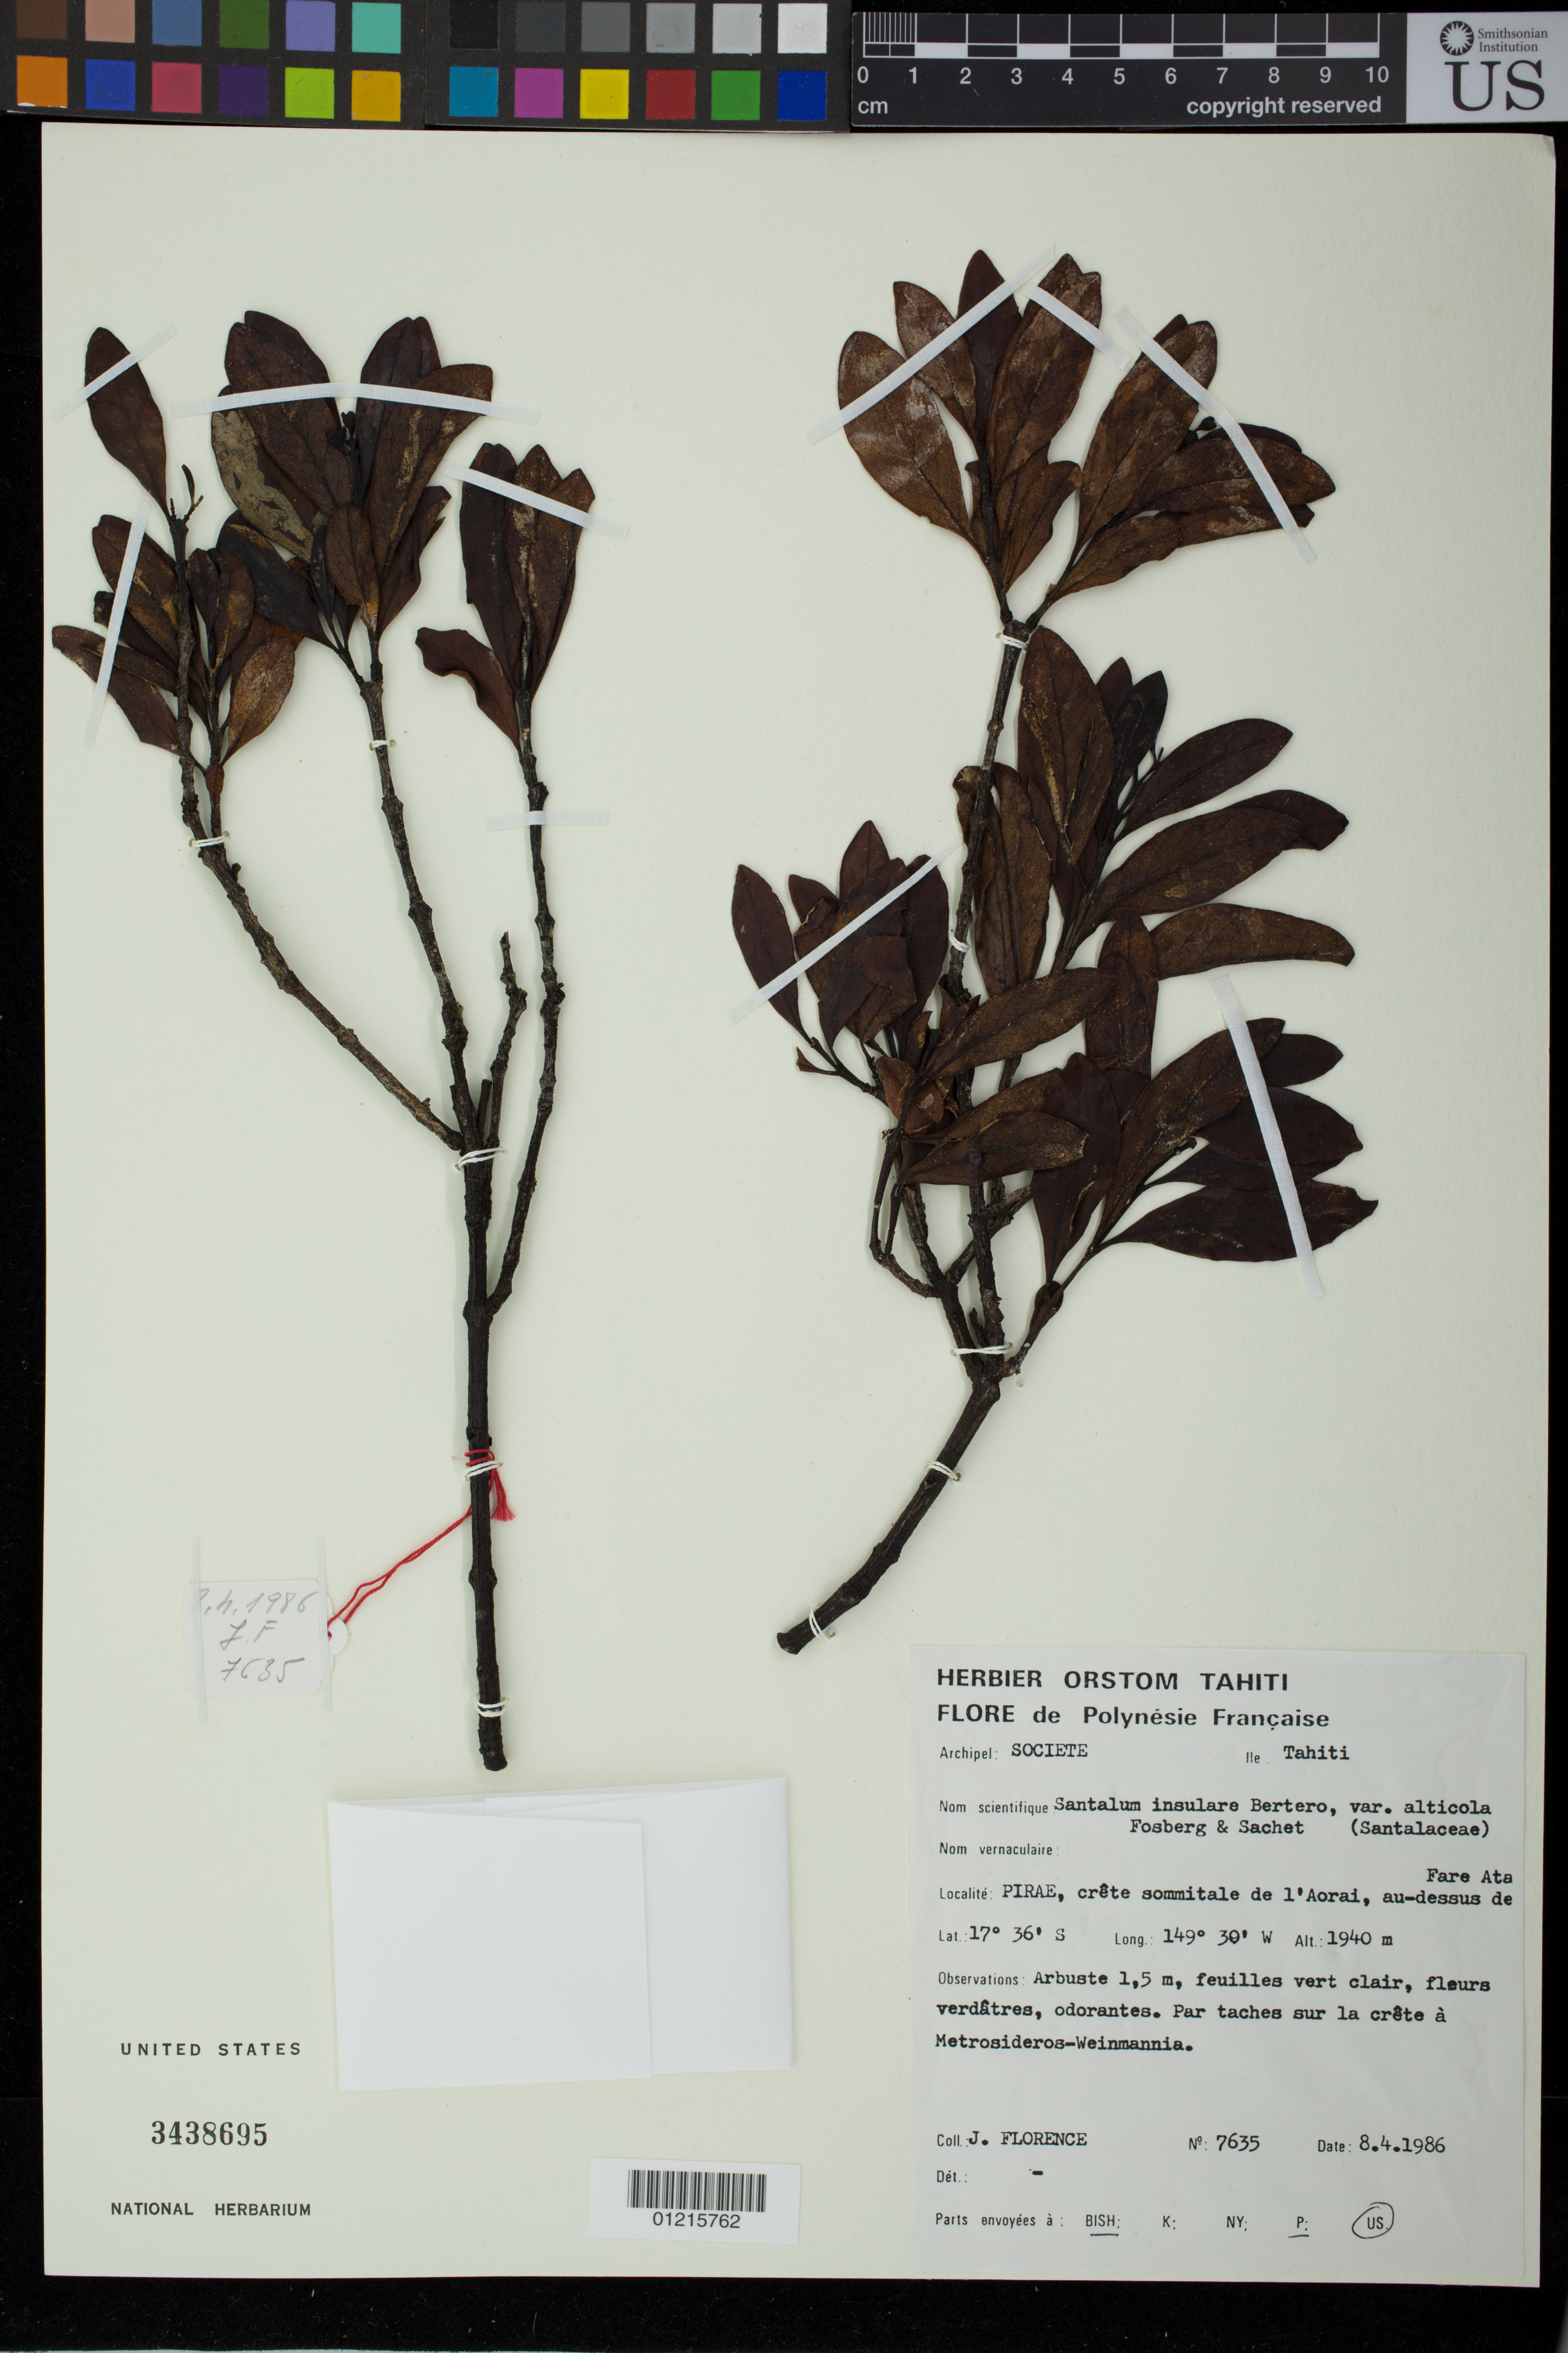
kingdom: Plantae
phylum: Tracheophyta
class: Magnoliopsida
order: Santalales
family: Santalaceae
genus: Santalum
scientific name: Santalum insulare var. alticola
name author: Fosberg & Sachet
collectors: J. Florence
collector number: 7635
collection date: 1986-04-08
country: French Polynesia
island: Tahiti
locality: Pirae, crète sommitale de l'Aorai, au-dessus de Fare ata.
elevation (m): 1940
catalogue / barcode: US 3438695